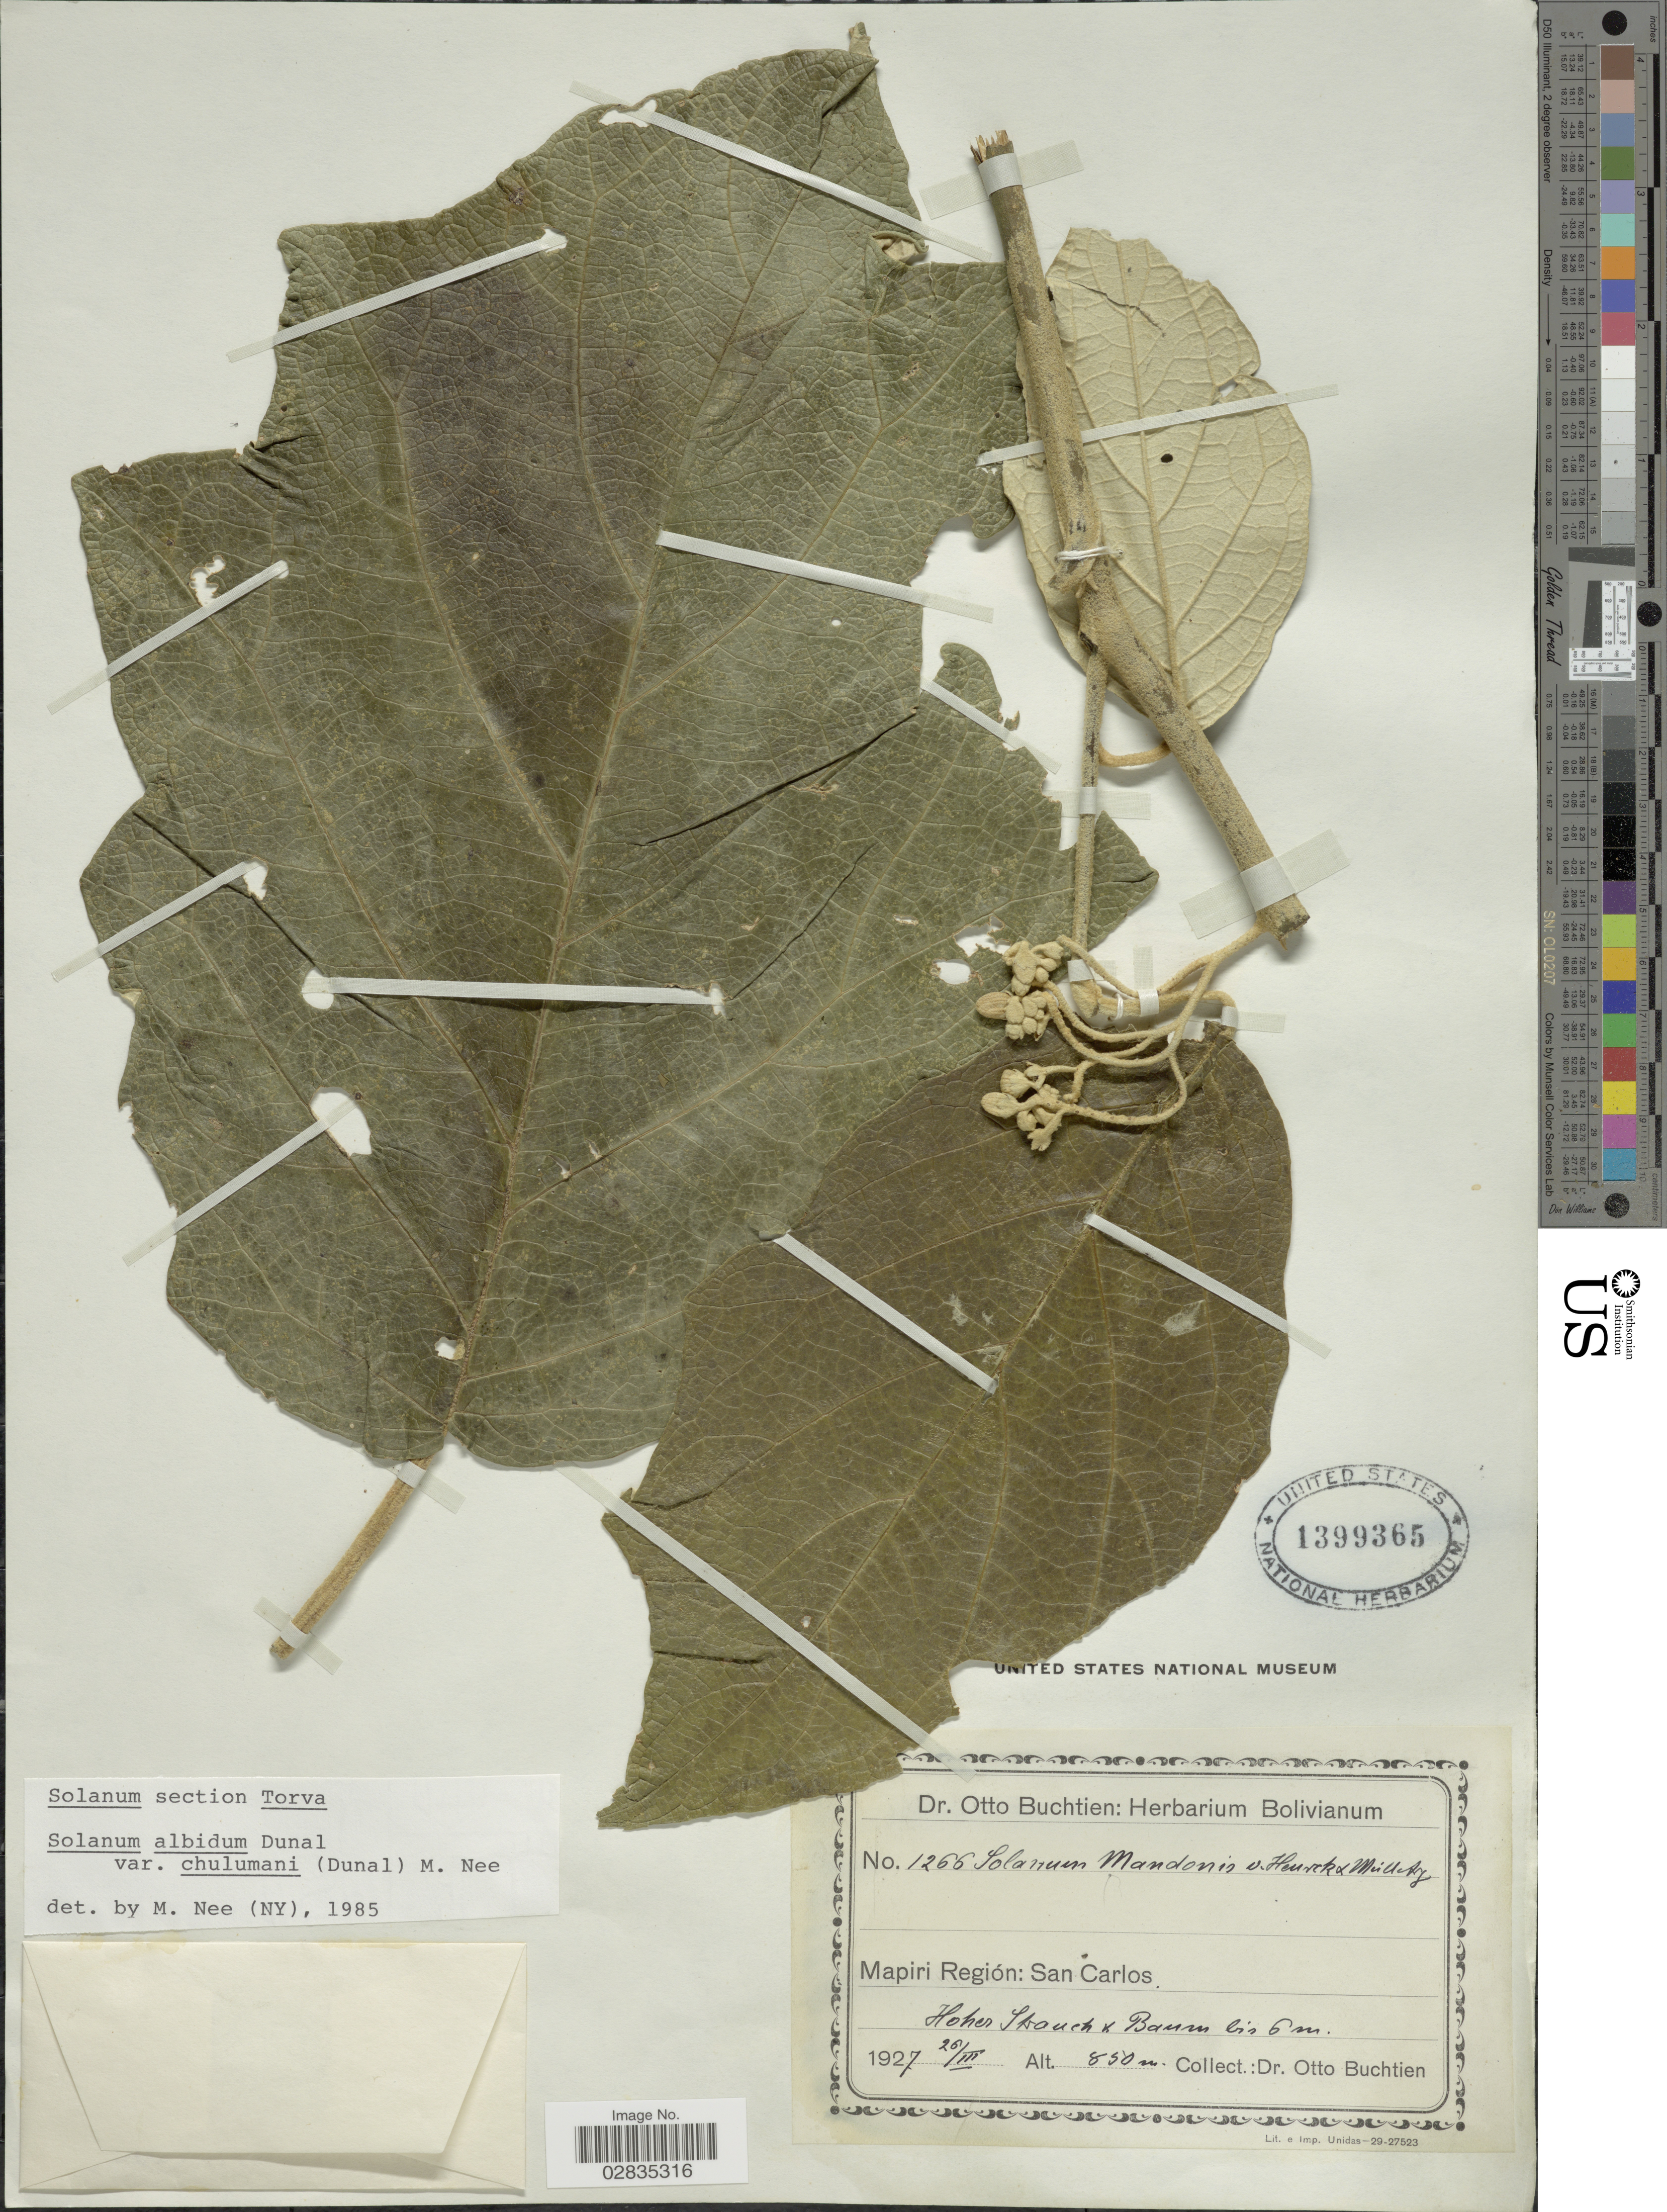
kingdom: Plantae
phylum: Tracheophyta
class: Magnoliopsida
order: Solanales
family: Solanaceae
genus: Solanum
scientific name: Solanum albidum var. chulumani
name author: (Dunal) M. Nee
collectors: O. Buchtien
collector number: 1266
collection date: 1927-03-28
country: Bolivia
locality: Mapiri Región: San Carlos.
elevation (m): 850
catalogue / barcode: US 1399365